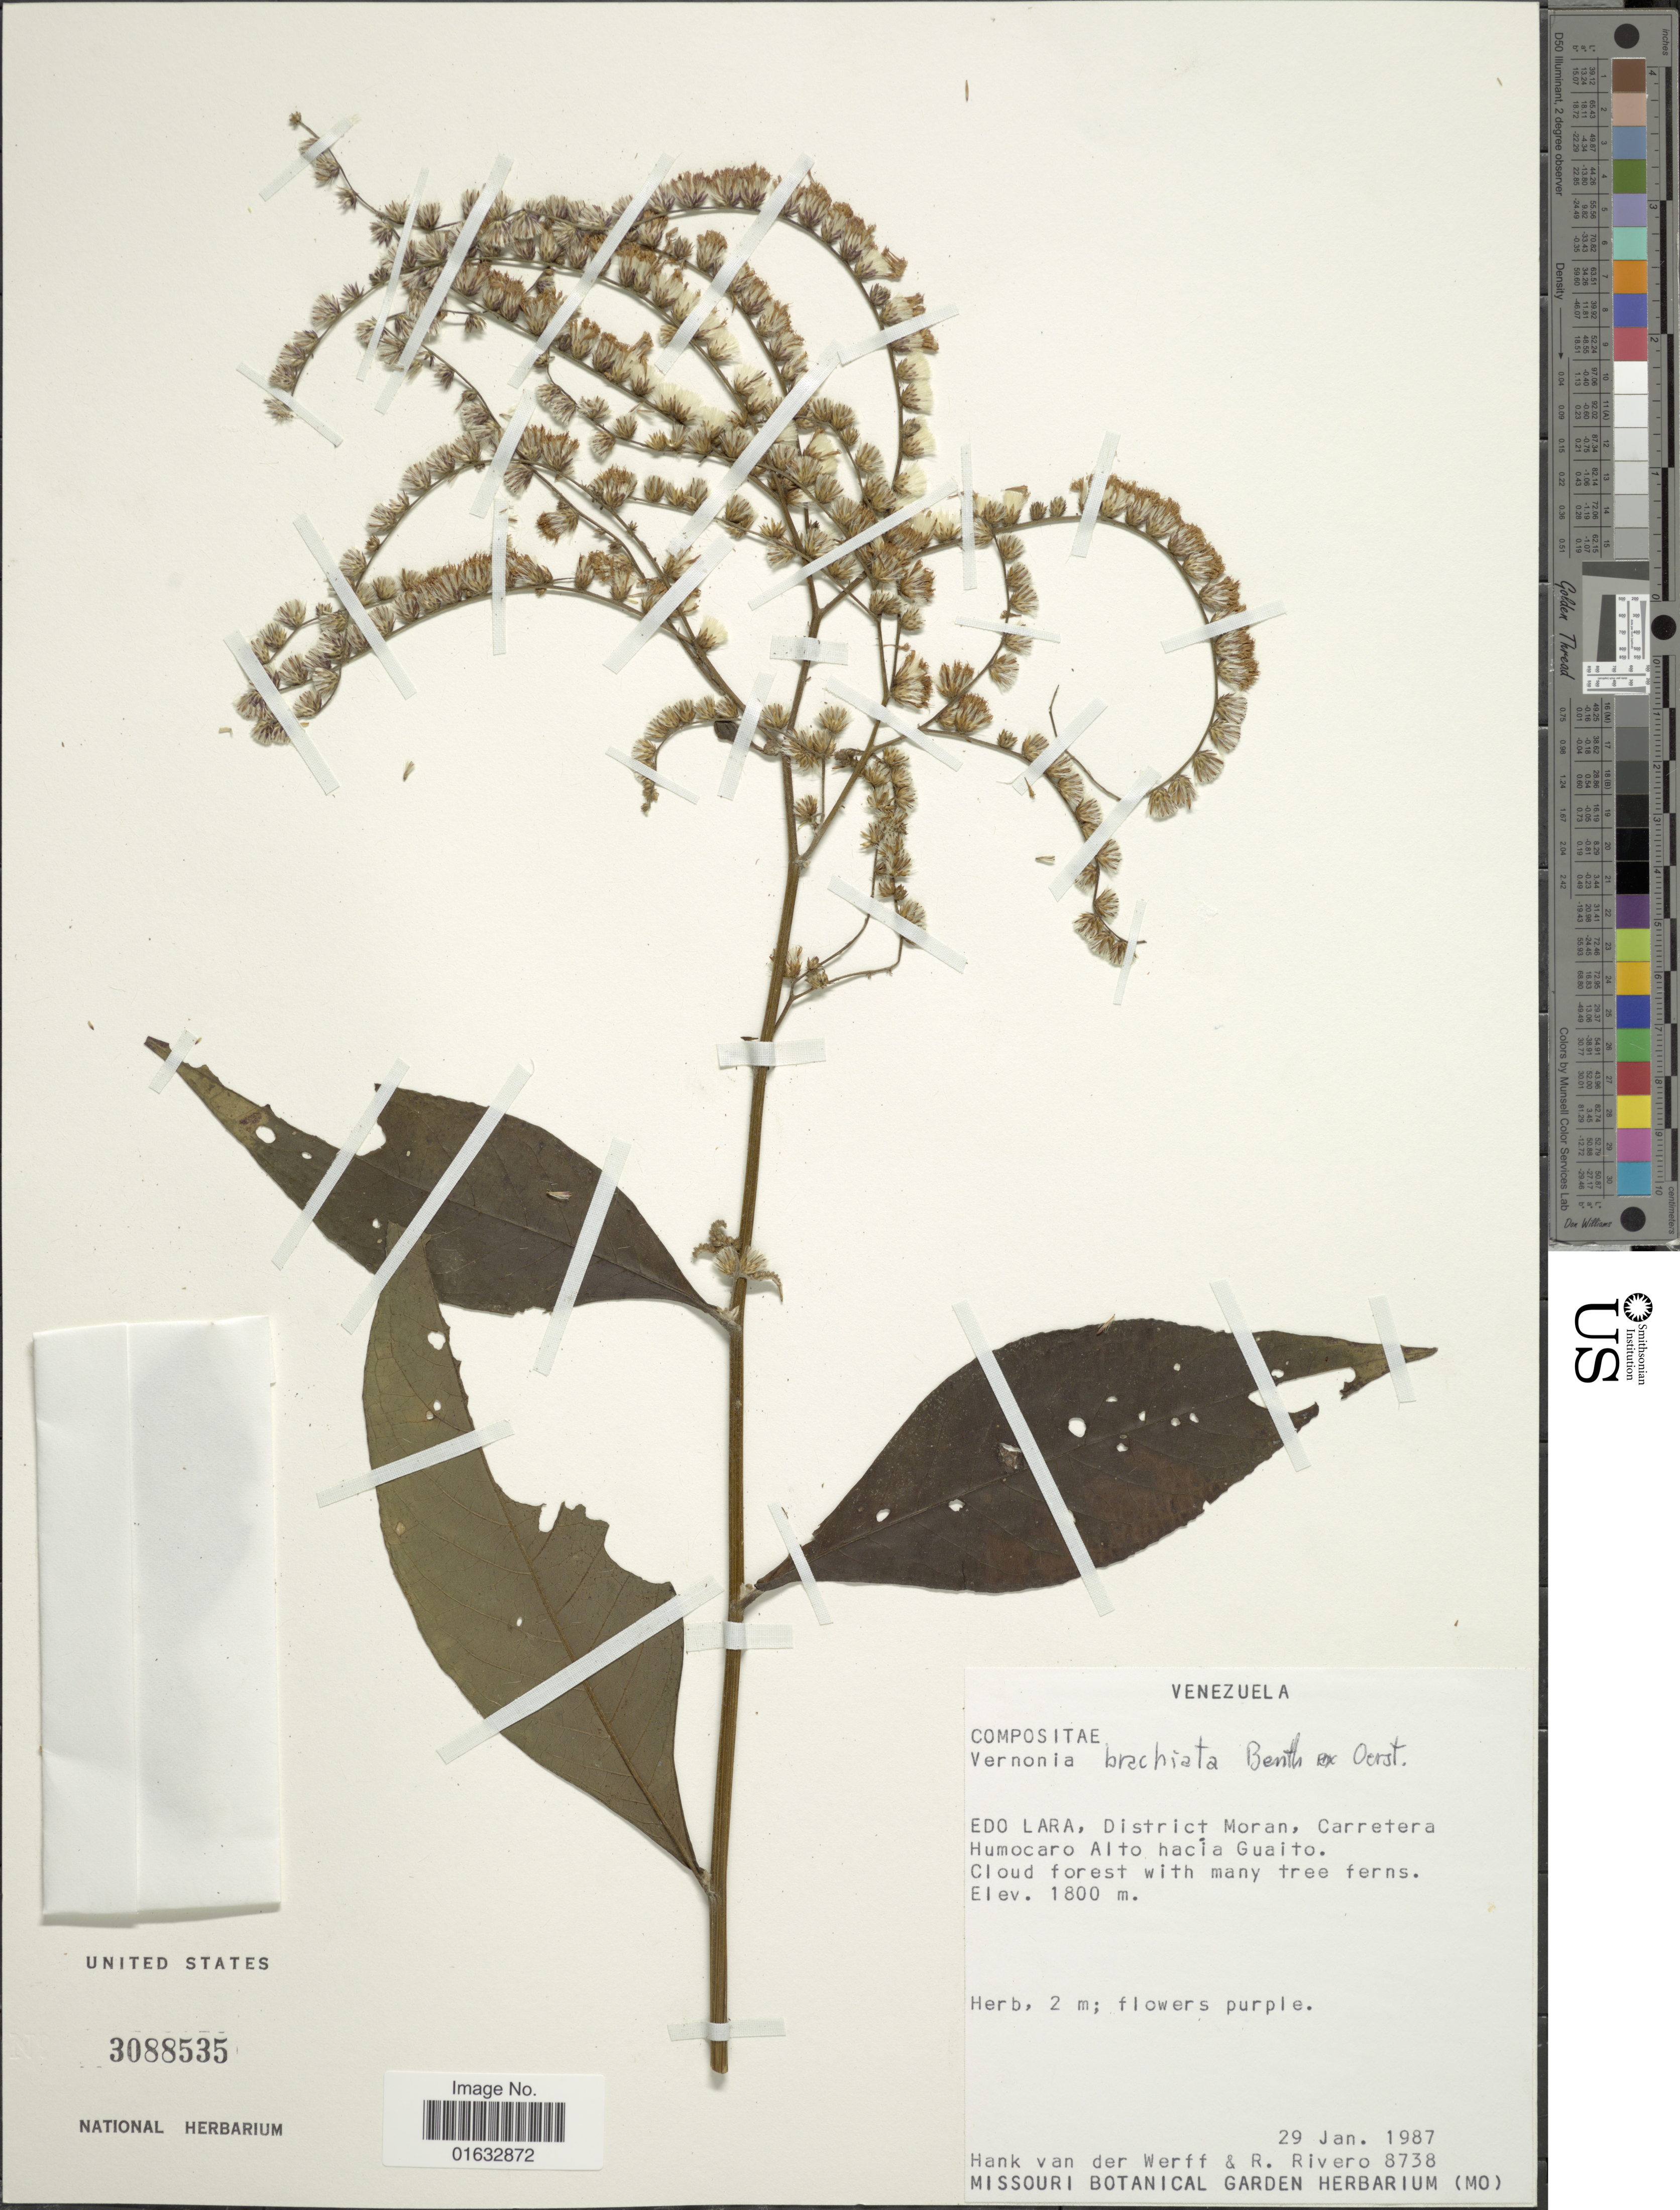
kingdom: Plantae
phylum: Tracheophyta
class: Magnoliopsida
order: Asterales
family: Asteraceae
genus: Eirmocephala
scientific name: Eirmocephala brachiata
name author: (Benth.) H. Rob.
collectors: H. van der Werff & R. Rivero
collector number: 8738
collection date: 1987-01-29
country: Venezuela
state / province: Lara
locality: Edo. Lara. District Moran, Carretera Humocaro Alto hacia Guaito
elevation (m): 1800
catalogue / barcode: US 3088535